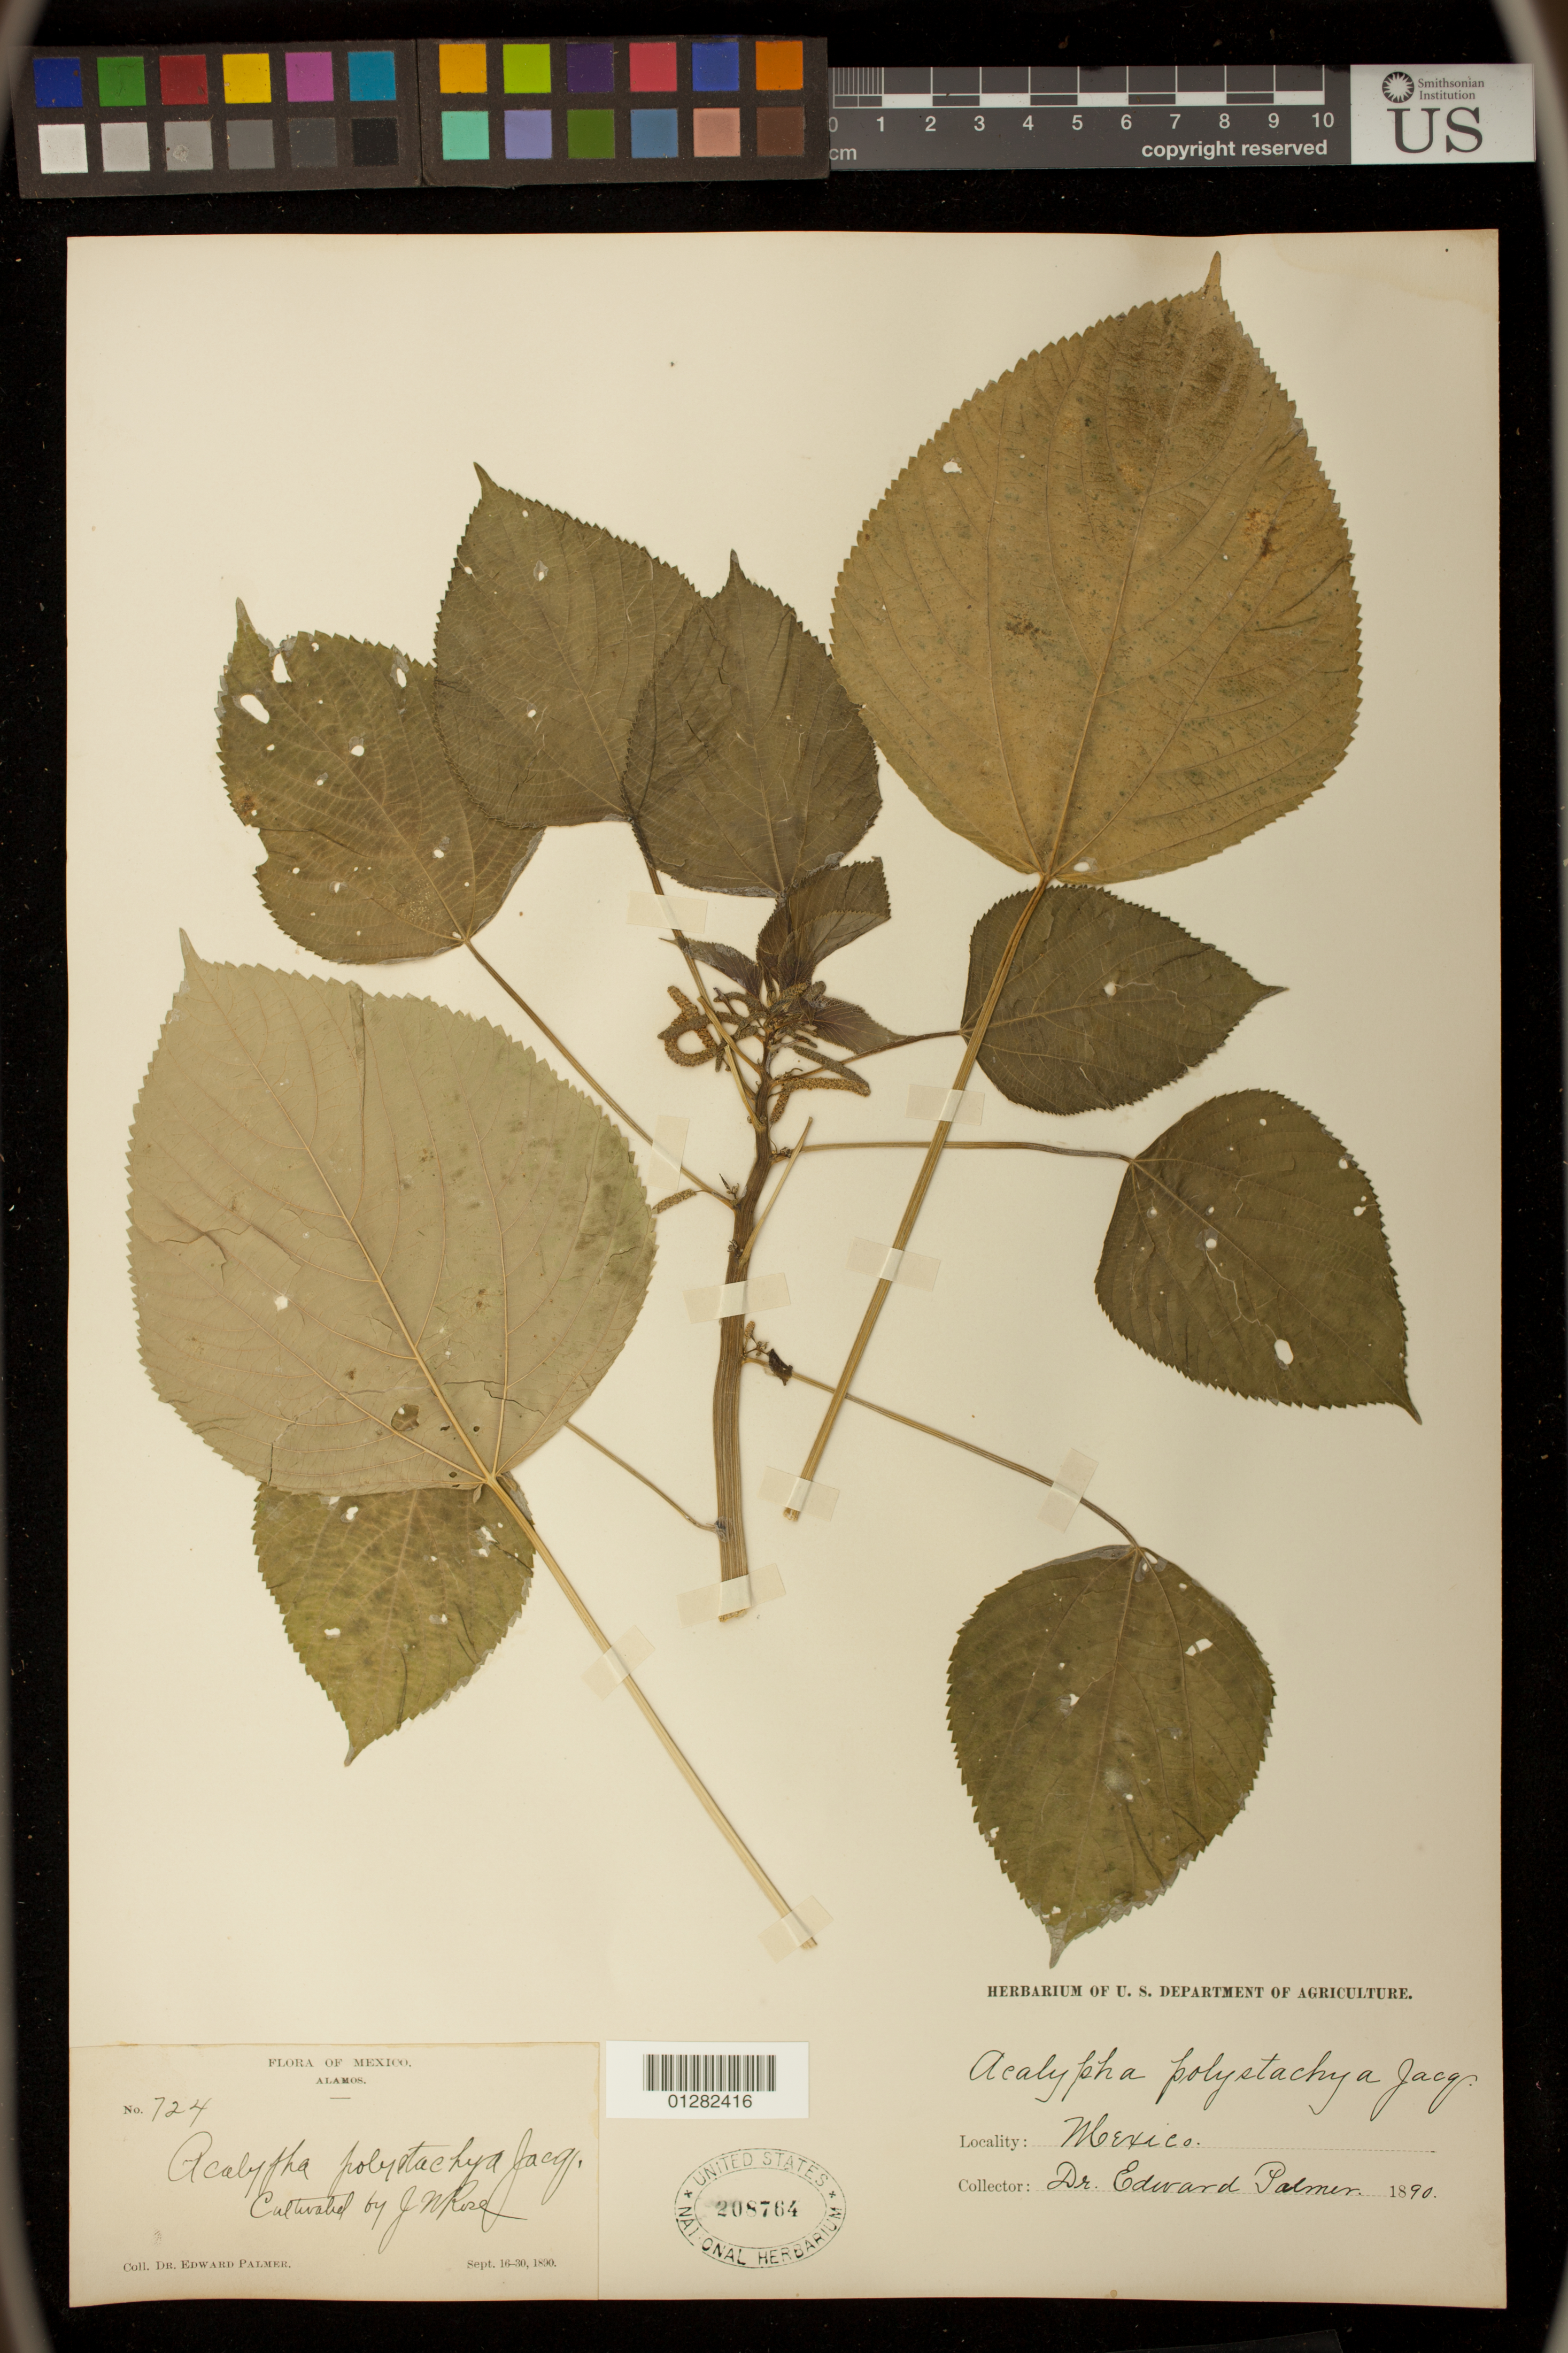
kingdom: Plantae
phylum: Tracheophyta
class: Magnoliopsida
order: Malpighiales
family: Euphorbiaceae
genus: Acalypha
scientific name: Acalypha polystachya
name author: Jacq.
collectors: C. G. Pringle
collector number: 724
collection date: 1890-09-16/1890-09-30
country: Mexico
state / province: Sonora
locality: Alamos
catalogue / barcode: US 208764